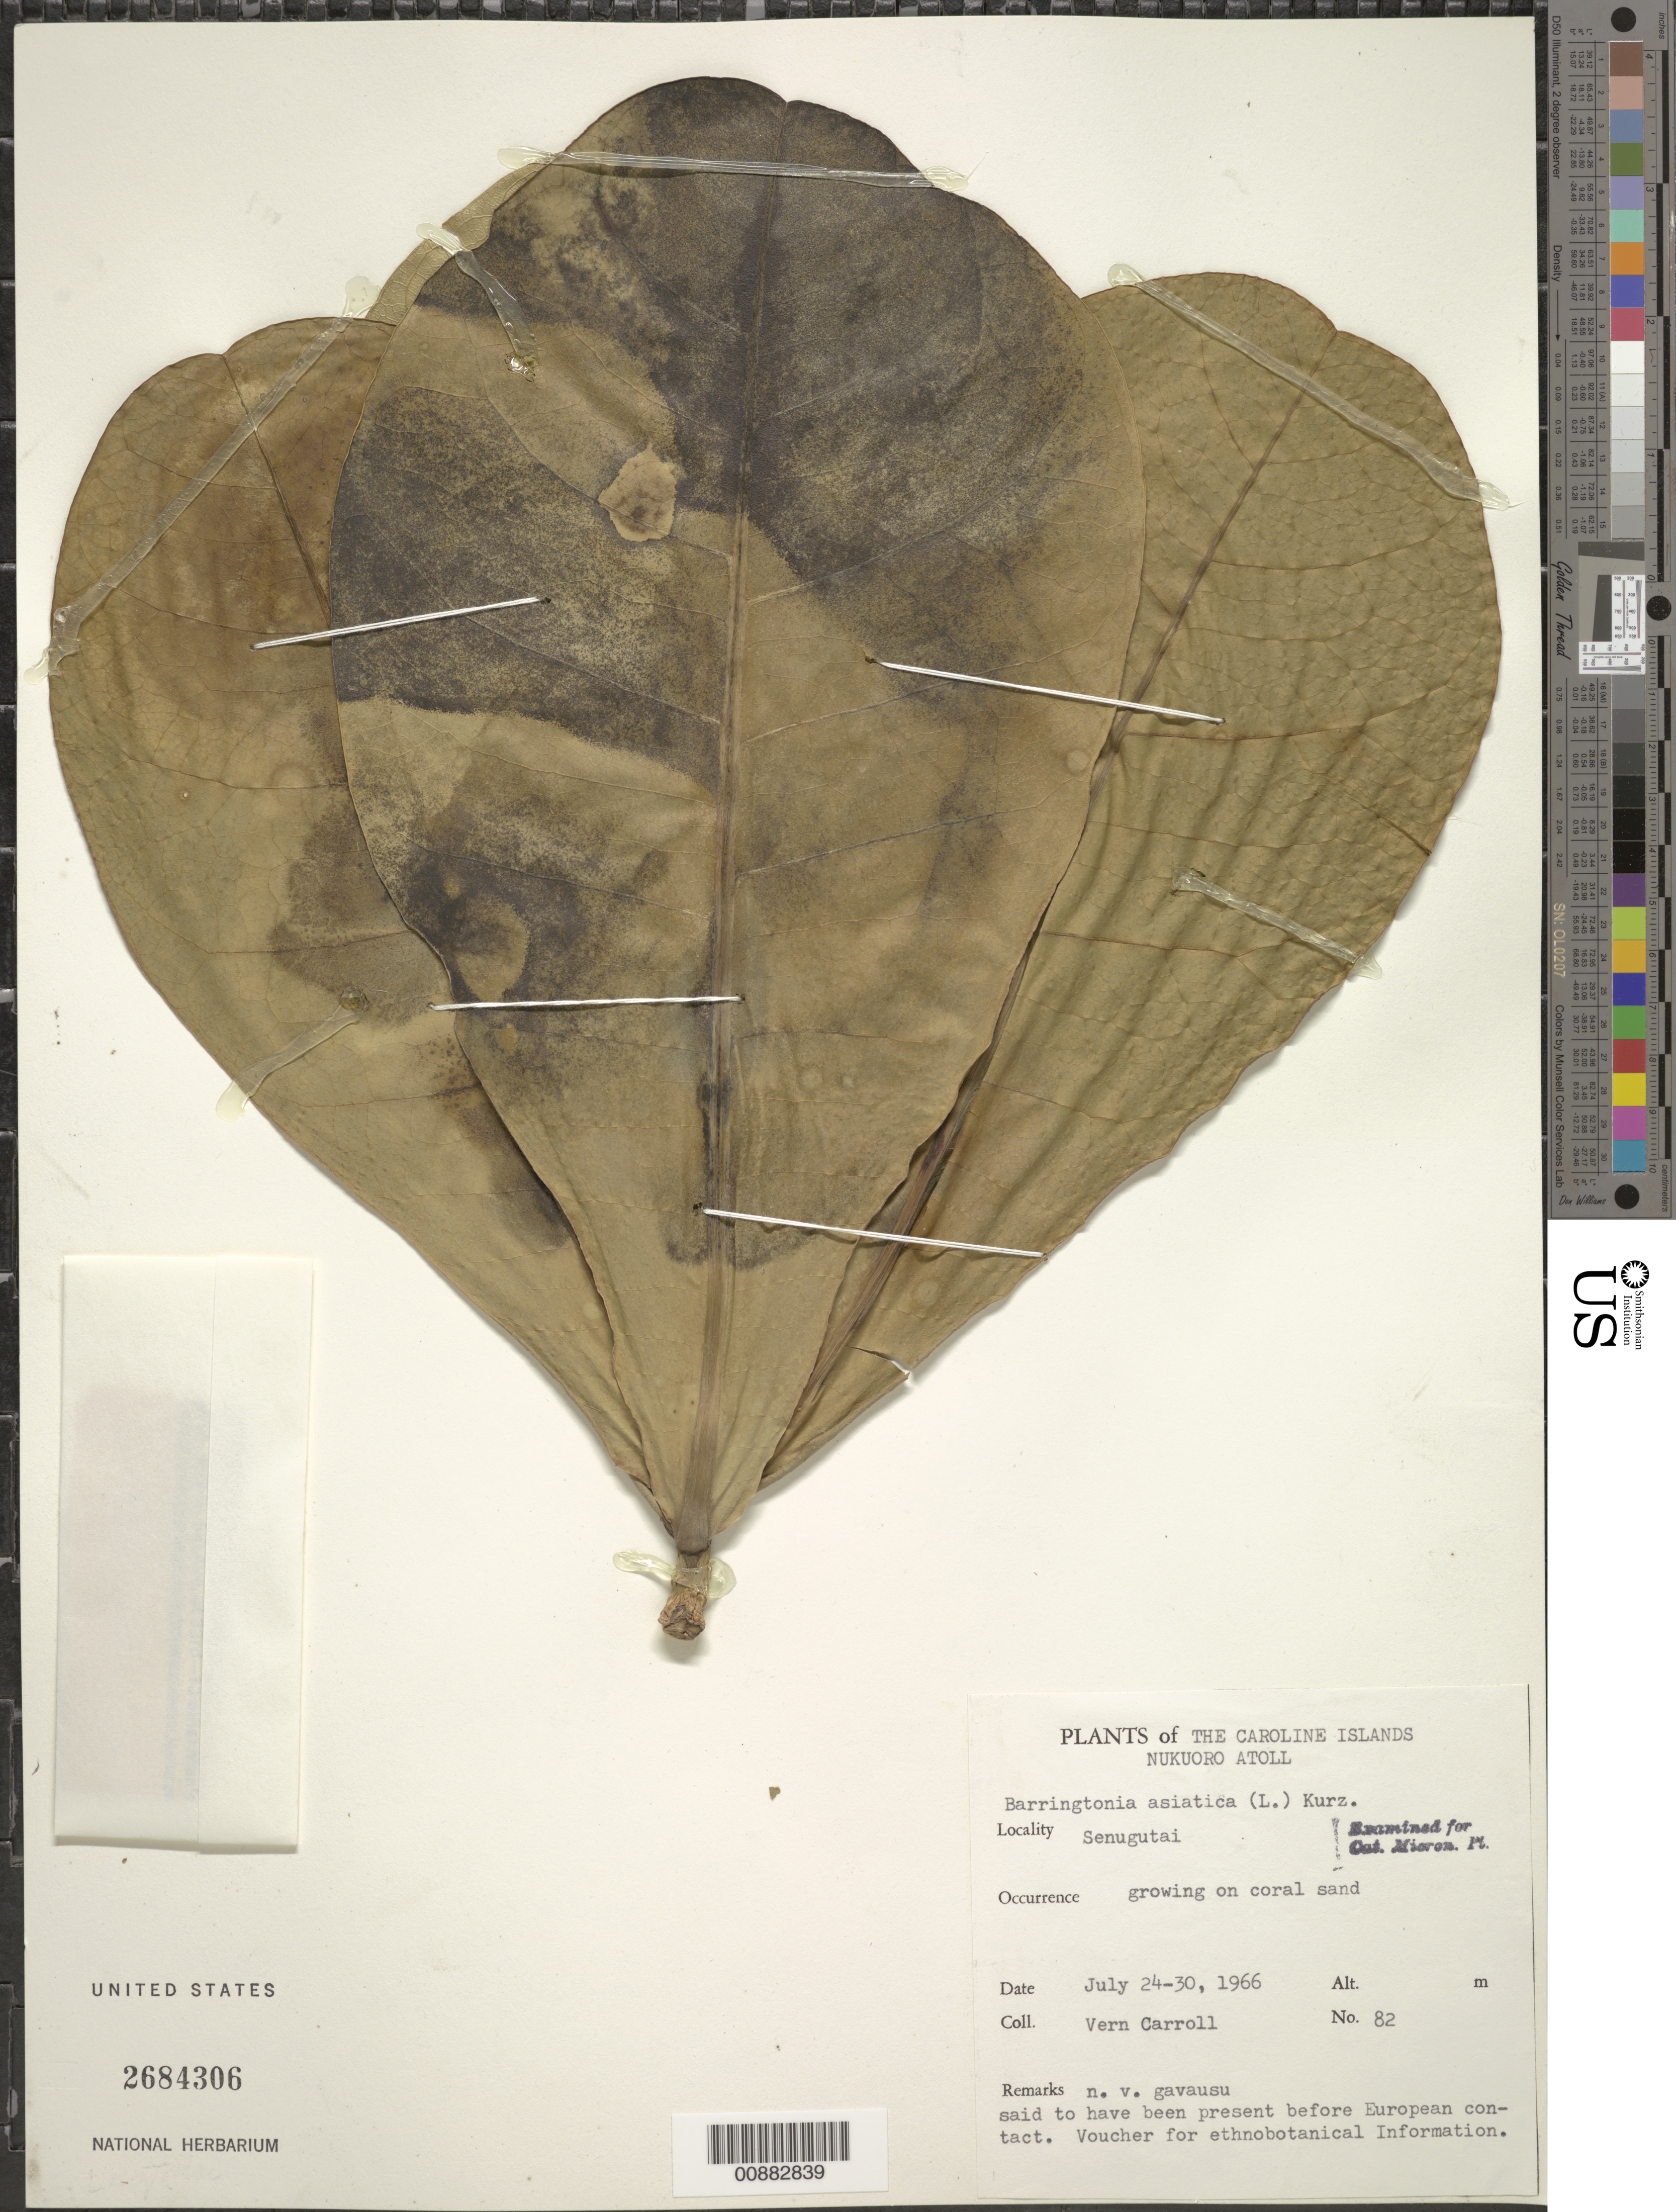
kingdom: Plantae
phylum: Tracheophyta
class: Magnoliopsida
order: Ericales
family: Lecythidaceae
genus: Barringtonia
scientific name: Barringtonia asiatica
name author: (L.) Kurz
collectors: V. Carroll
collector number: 82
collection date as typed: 24 Jul 1966 to 30 Jul 1966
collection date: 1966-07-24/1966-07-30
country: Micronesia, Federated States of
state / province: Pohnpei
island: Nukuoro Atoll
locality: Senugutai.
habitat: Growing on coral sand.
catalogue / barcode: US 2684306